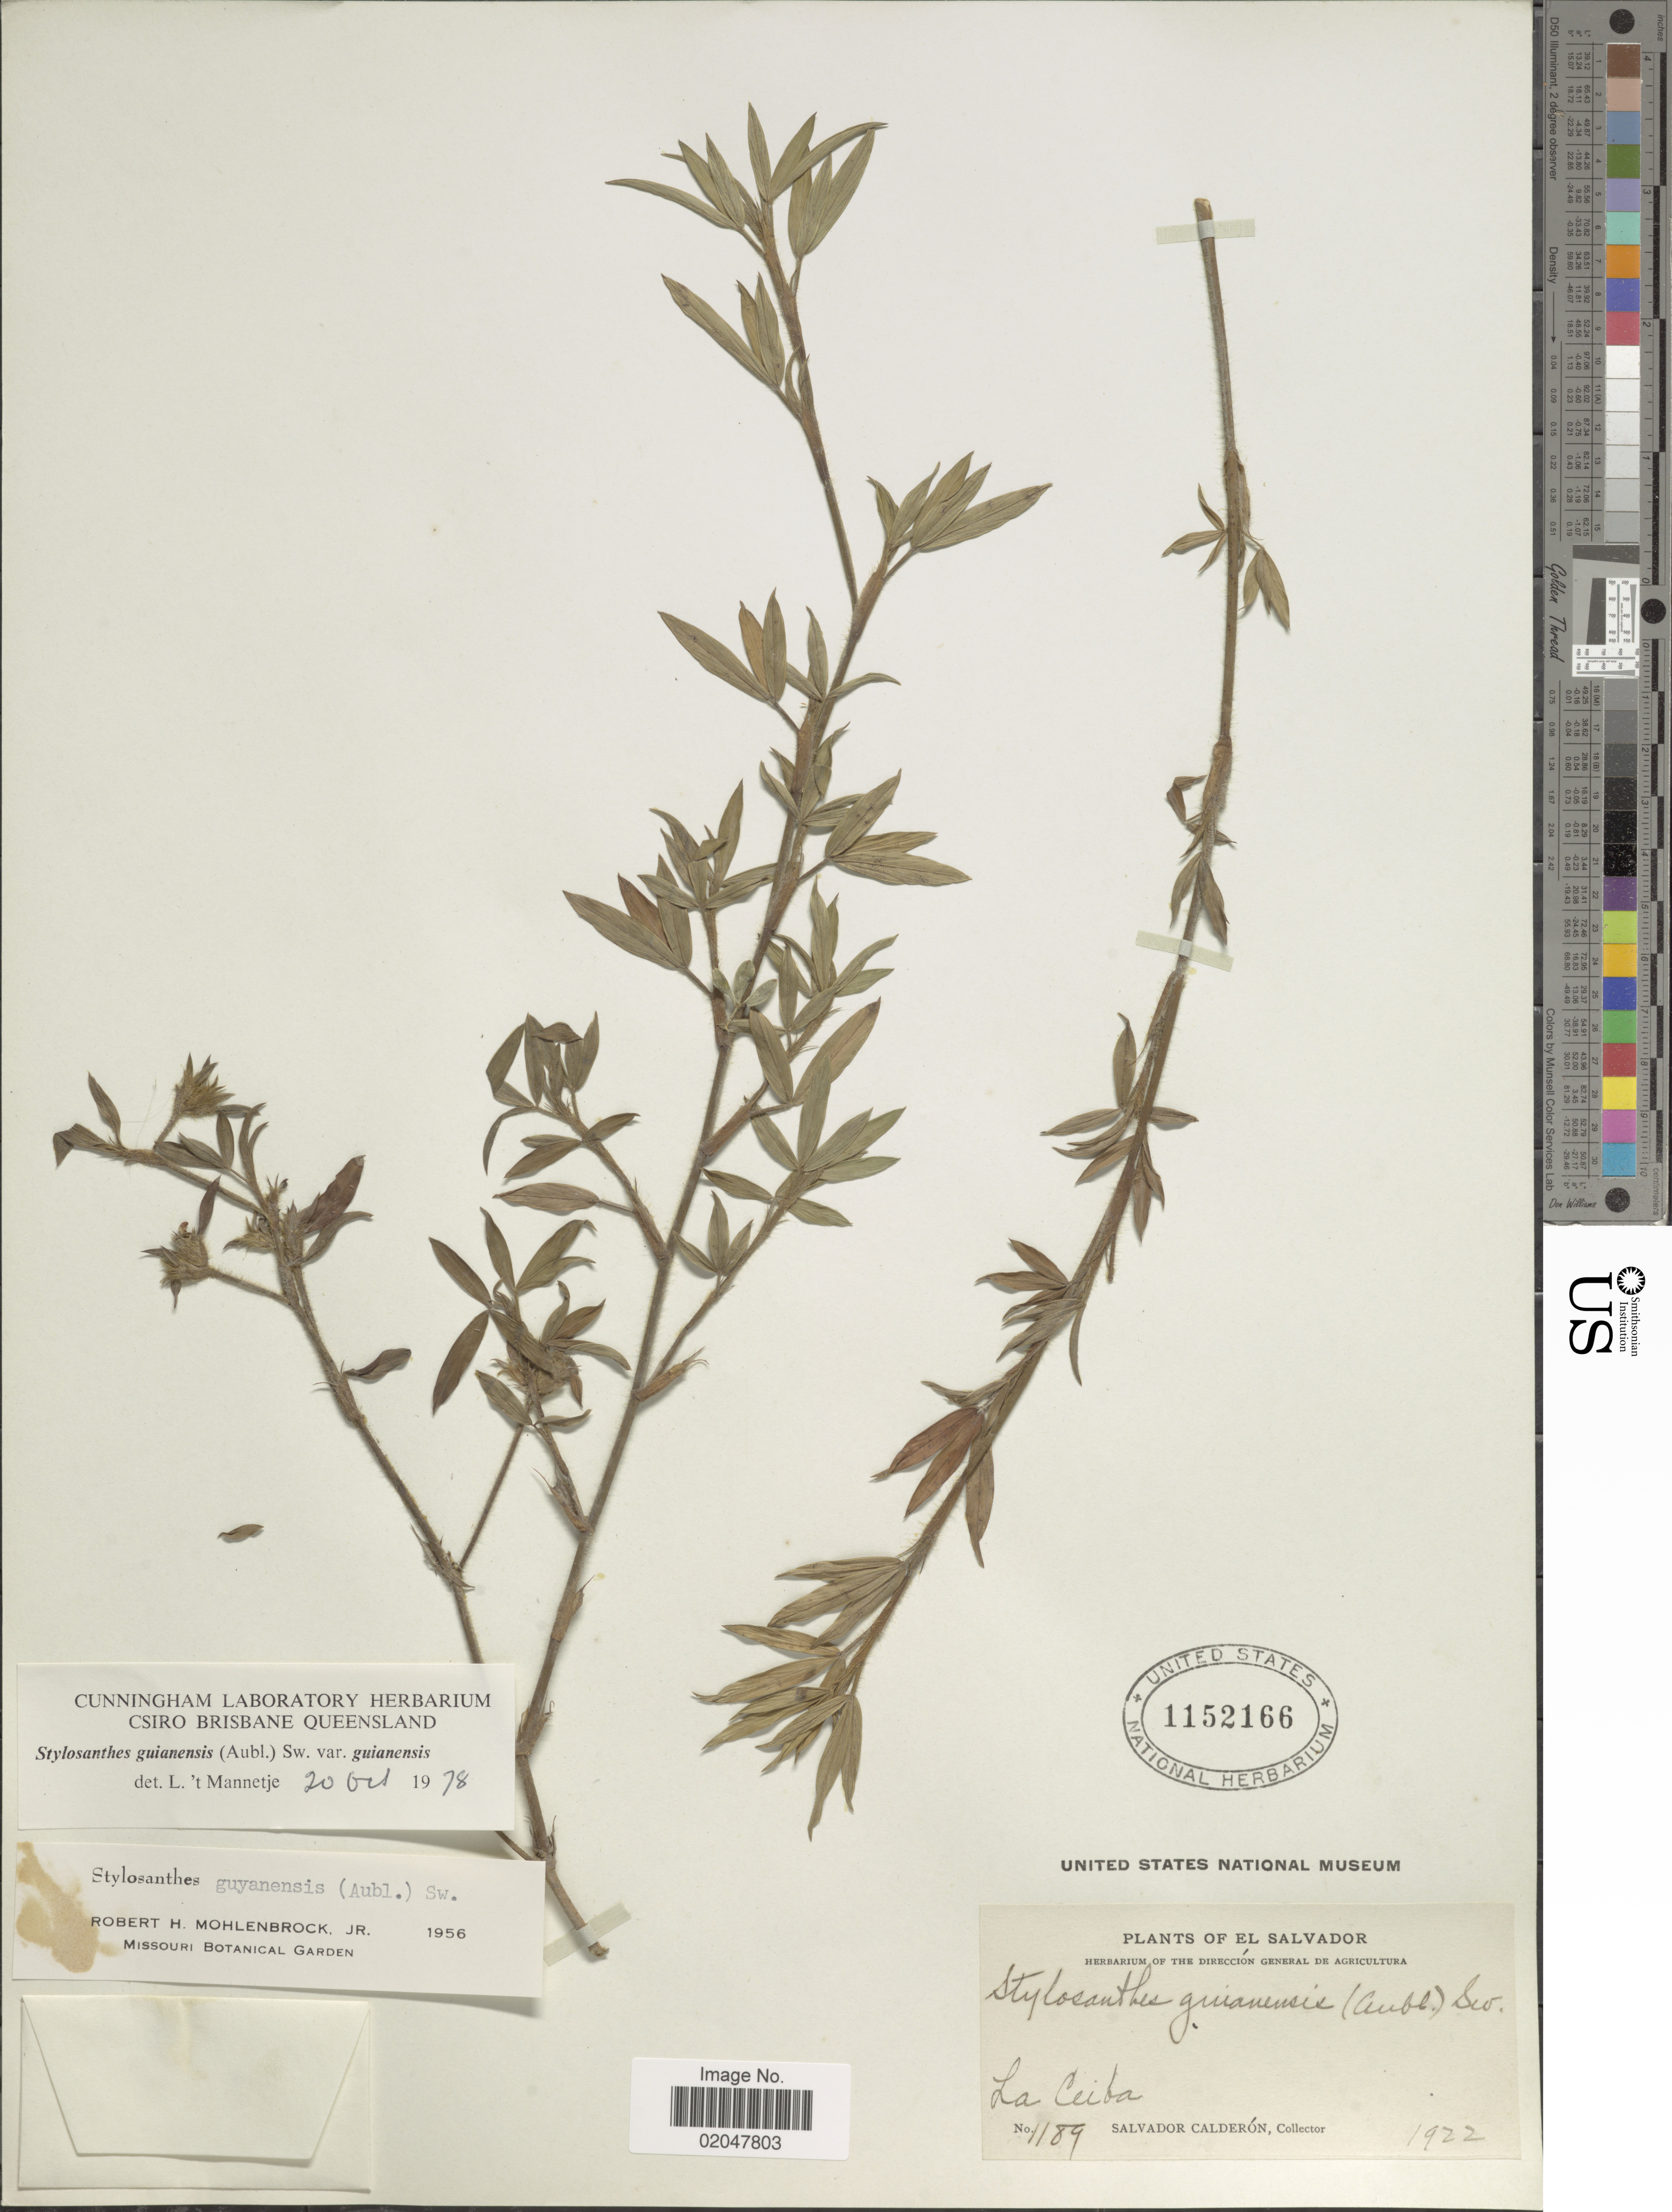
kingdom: Plantae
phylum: Tracheophyta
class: Magnoliopsida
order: Fabales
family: Fabaceae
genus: Stylosanthes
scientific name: Stylosanthes guianensis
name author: (Aubl.) Sw.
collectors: S. Calderón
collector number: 1189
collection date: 1922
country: El Salvador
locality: La Ceiba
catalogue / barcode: US 1152166